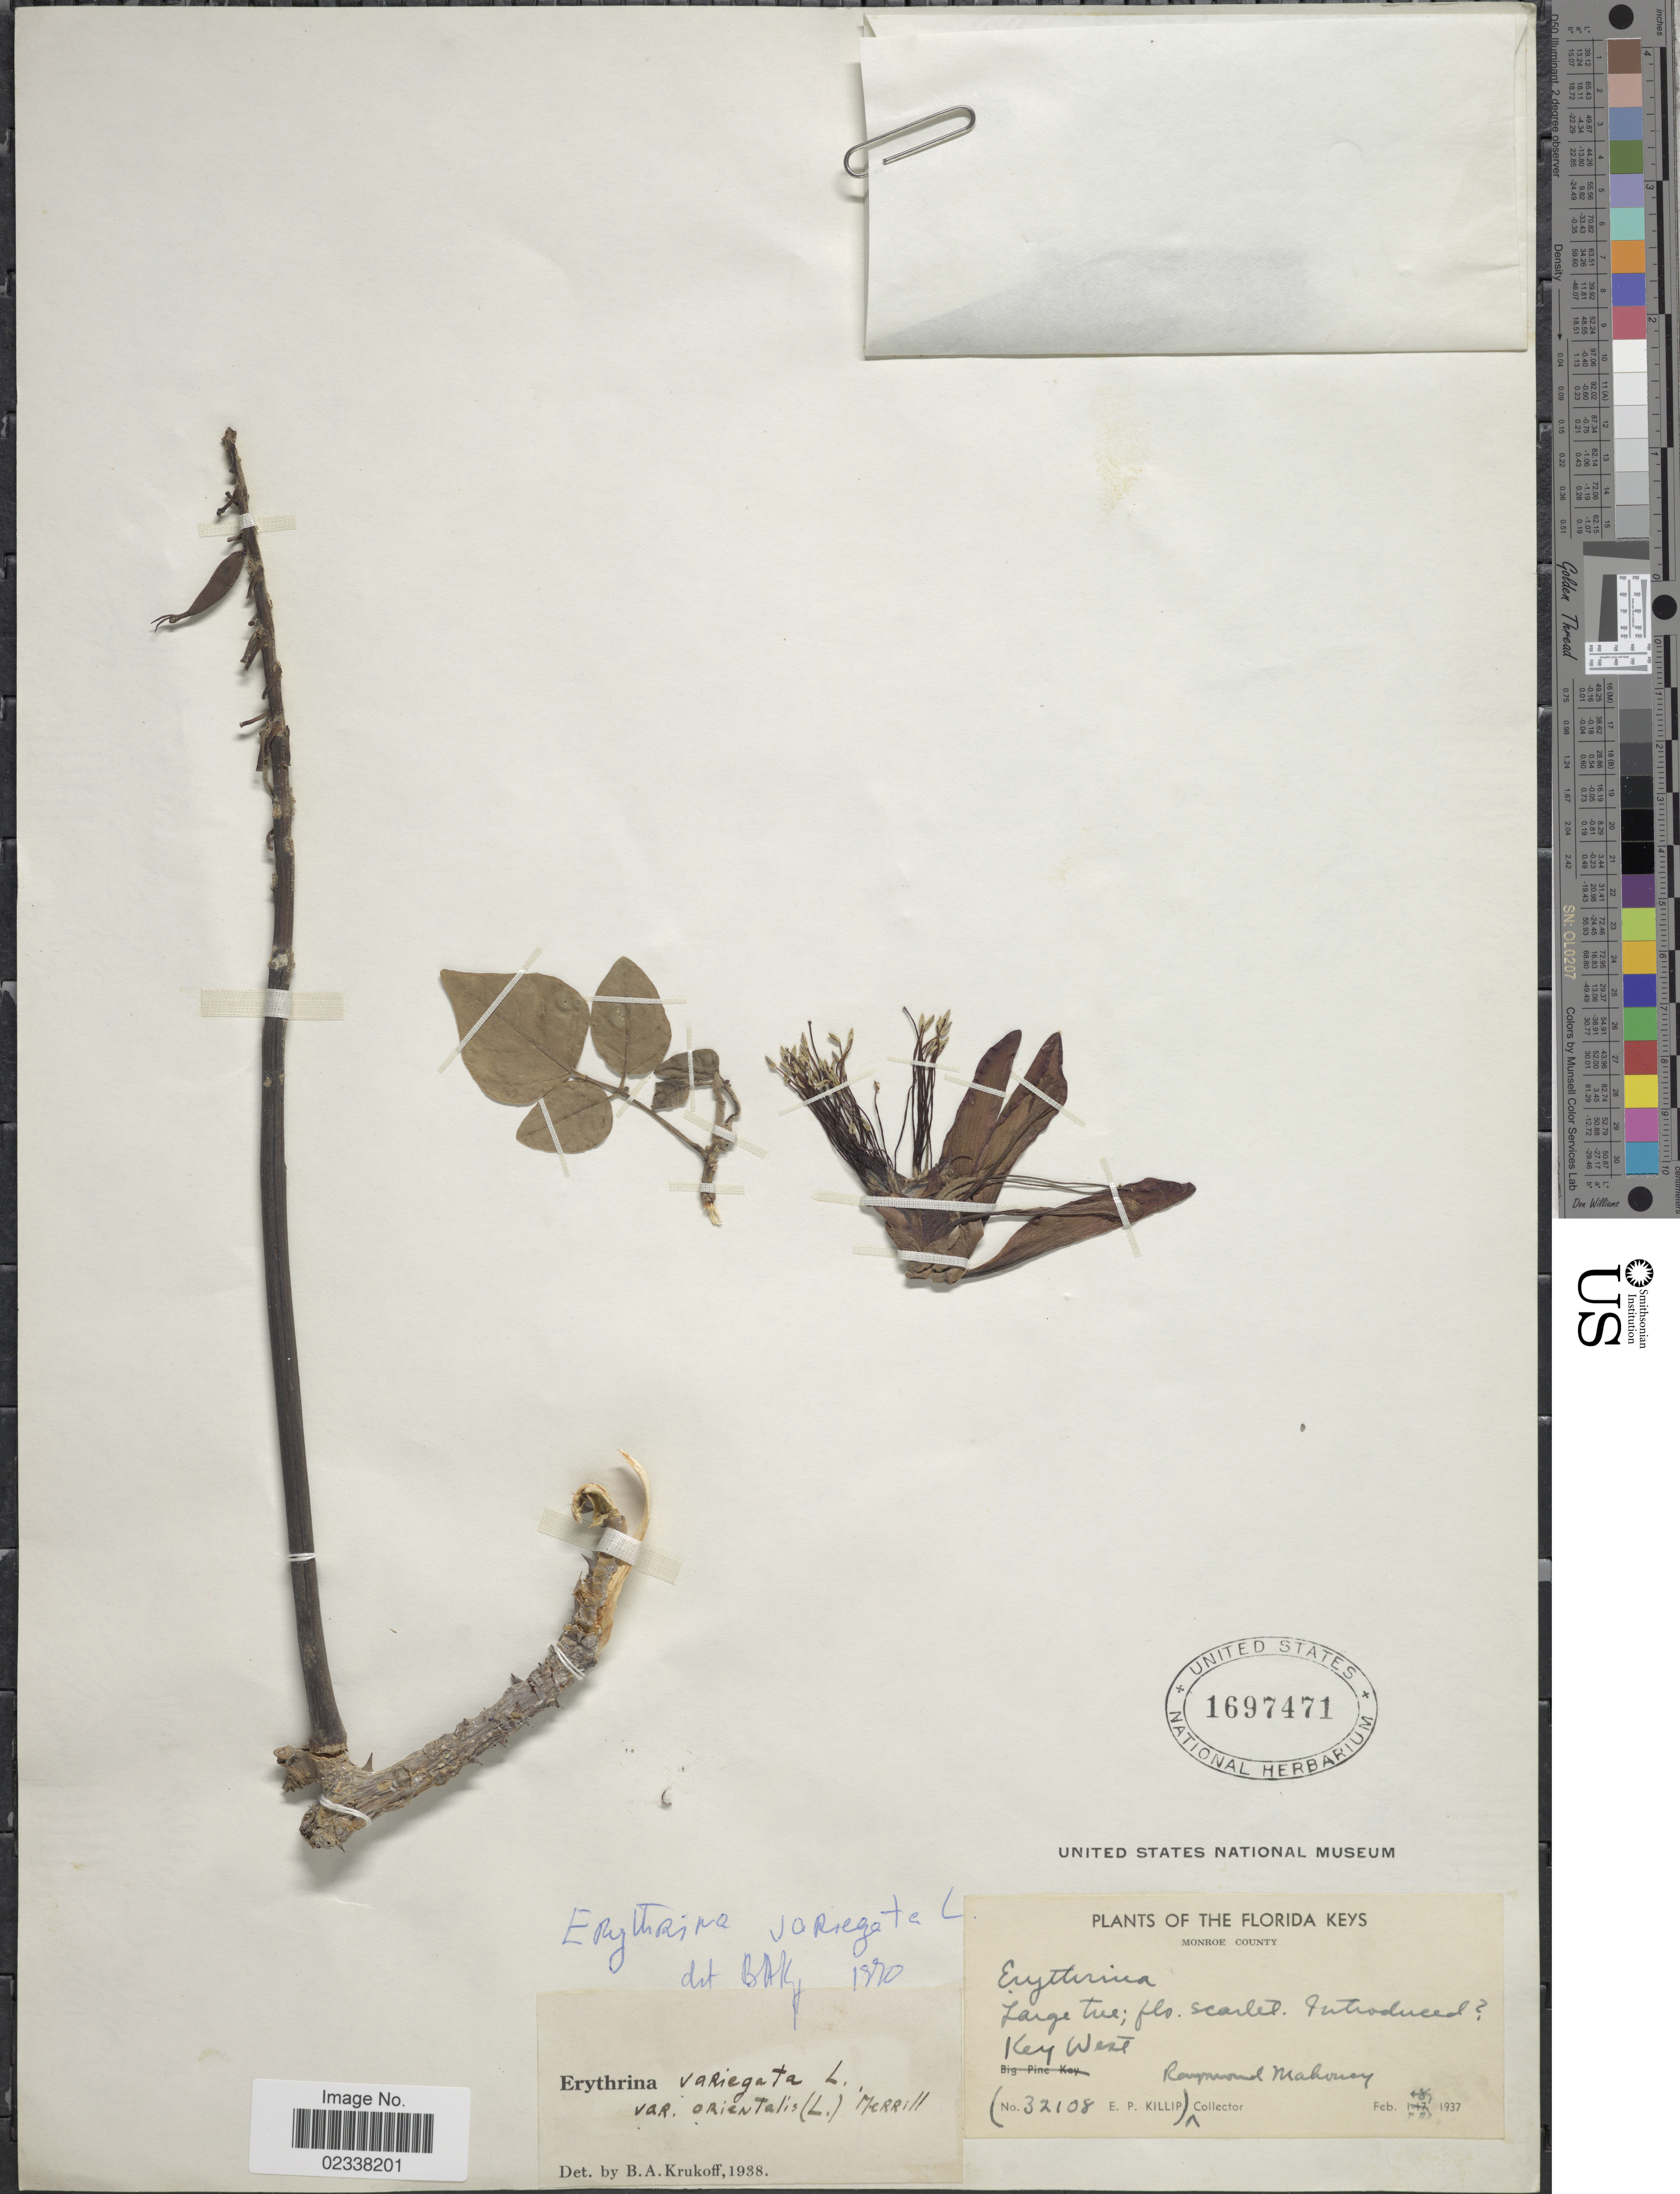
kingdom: Plantae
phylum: Tracheophyta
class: Magnoliopsida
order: Fabales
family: Fabaceae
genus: Erythrina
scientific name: Erythrina variegata var. orientalis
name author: (L.) Merr.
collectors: E. P. Killip & R. Mahoney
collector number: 32108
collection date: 1937-02-01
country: United States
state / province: Florida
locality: Florida Keys. Monroe County. Key West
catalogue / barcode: US 1697471